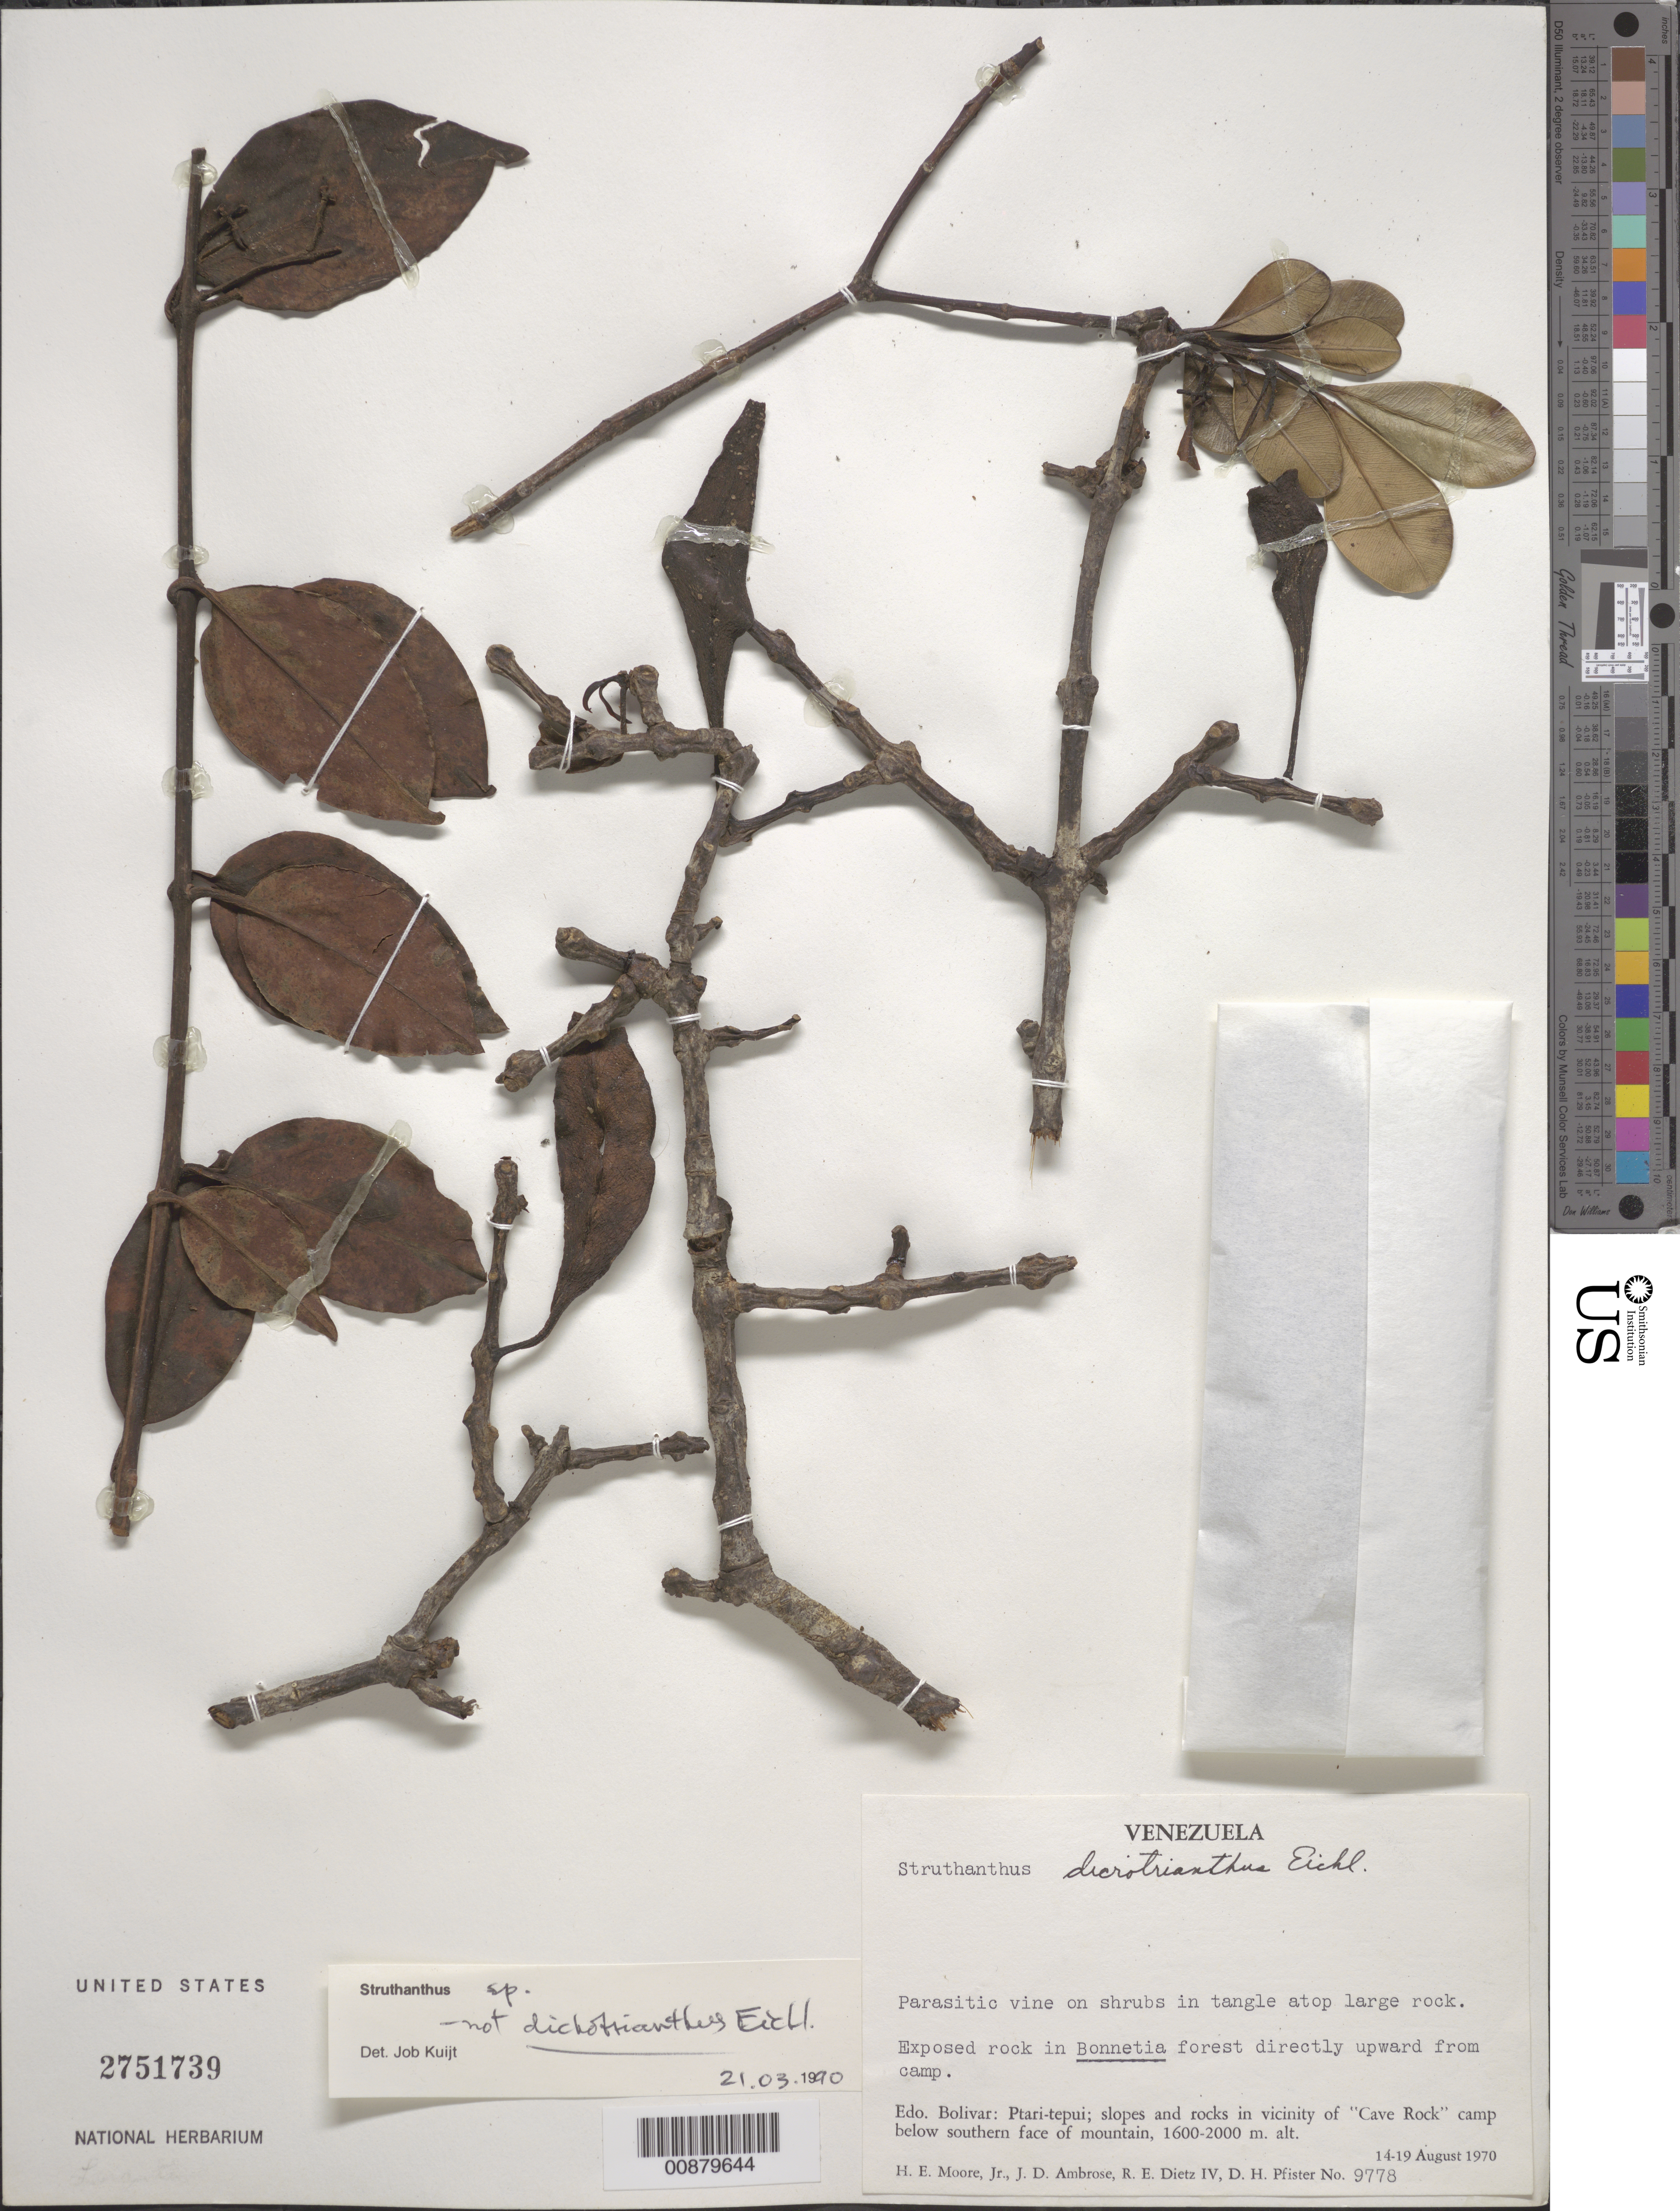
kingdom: Plantae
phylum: Tracheophyta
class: Magnoliopsida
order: Santalales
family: Loranthaceae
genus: Struthanthus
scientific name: Struthanthus sp.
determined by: Kuijt, Job, (CANADA)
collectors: H. E. Moore, J. D. Ambrose, R. Dietz & D. H. Pfister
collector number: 9778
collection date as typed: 14-Aug-70 to 19-Aug-70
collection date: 1970-08-14/1970-08-19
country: Venezuela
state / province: Bolívar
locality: Ptari-tepuí, vicinity of "Cave Rock" camp; on trail directly upward from camp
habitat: On shrubs atop large rock; exposed rock in Bonnetia forest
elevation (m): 1600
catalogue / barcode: US 2751739